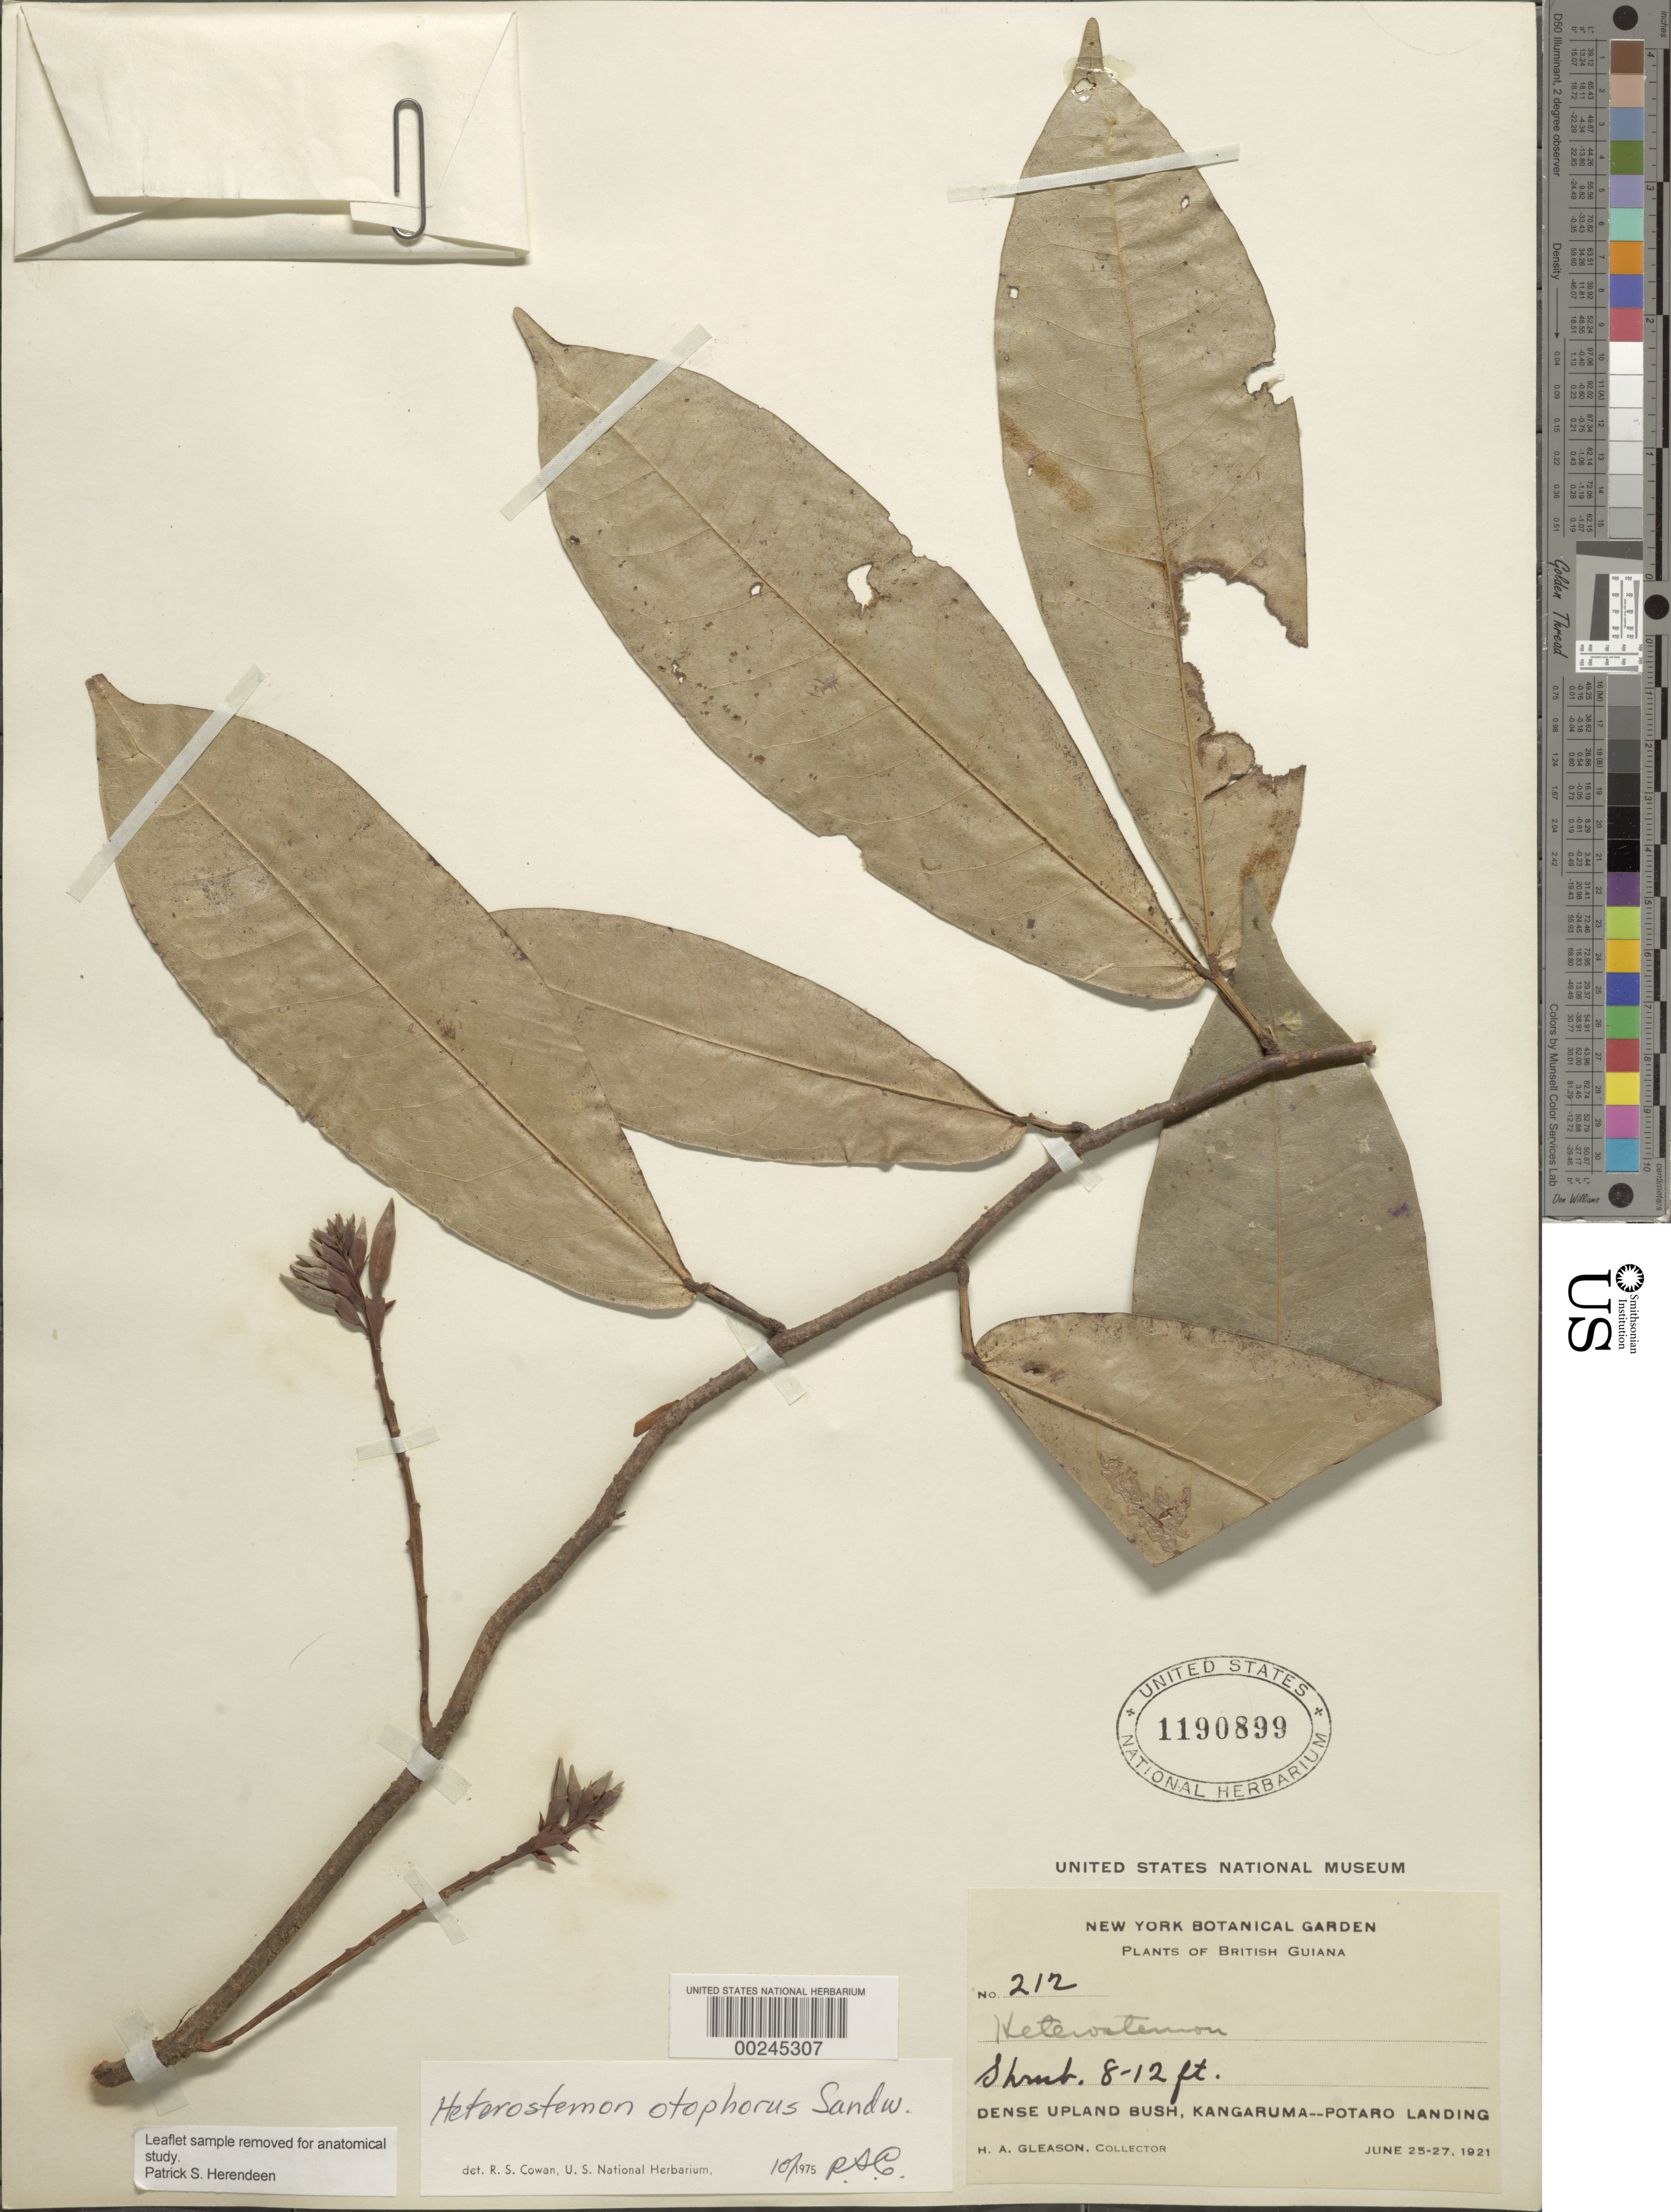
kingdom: Plantae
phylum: Tracheophyta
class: Magnoliopsida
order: Fabales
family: Fabaceae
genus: Heterostemon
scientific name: Heterostemon sp.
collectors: H. A. Gleason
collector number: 212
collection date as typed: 25 Jun 1921 to 27 Jun 1921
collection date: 1921-06-25/1921-06-27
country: Guyana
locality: Kangaruma -- potaro landing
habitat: Dense upland bush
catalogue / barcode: US 1190899